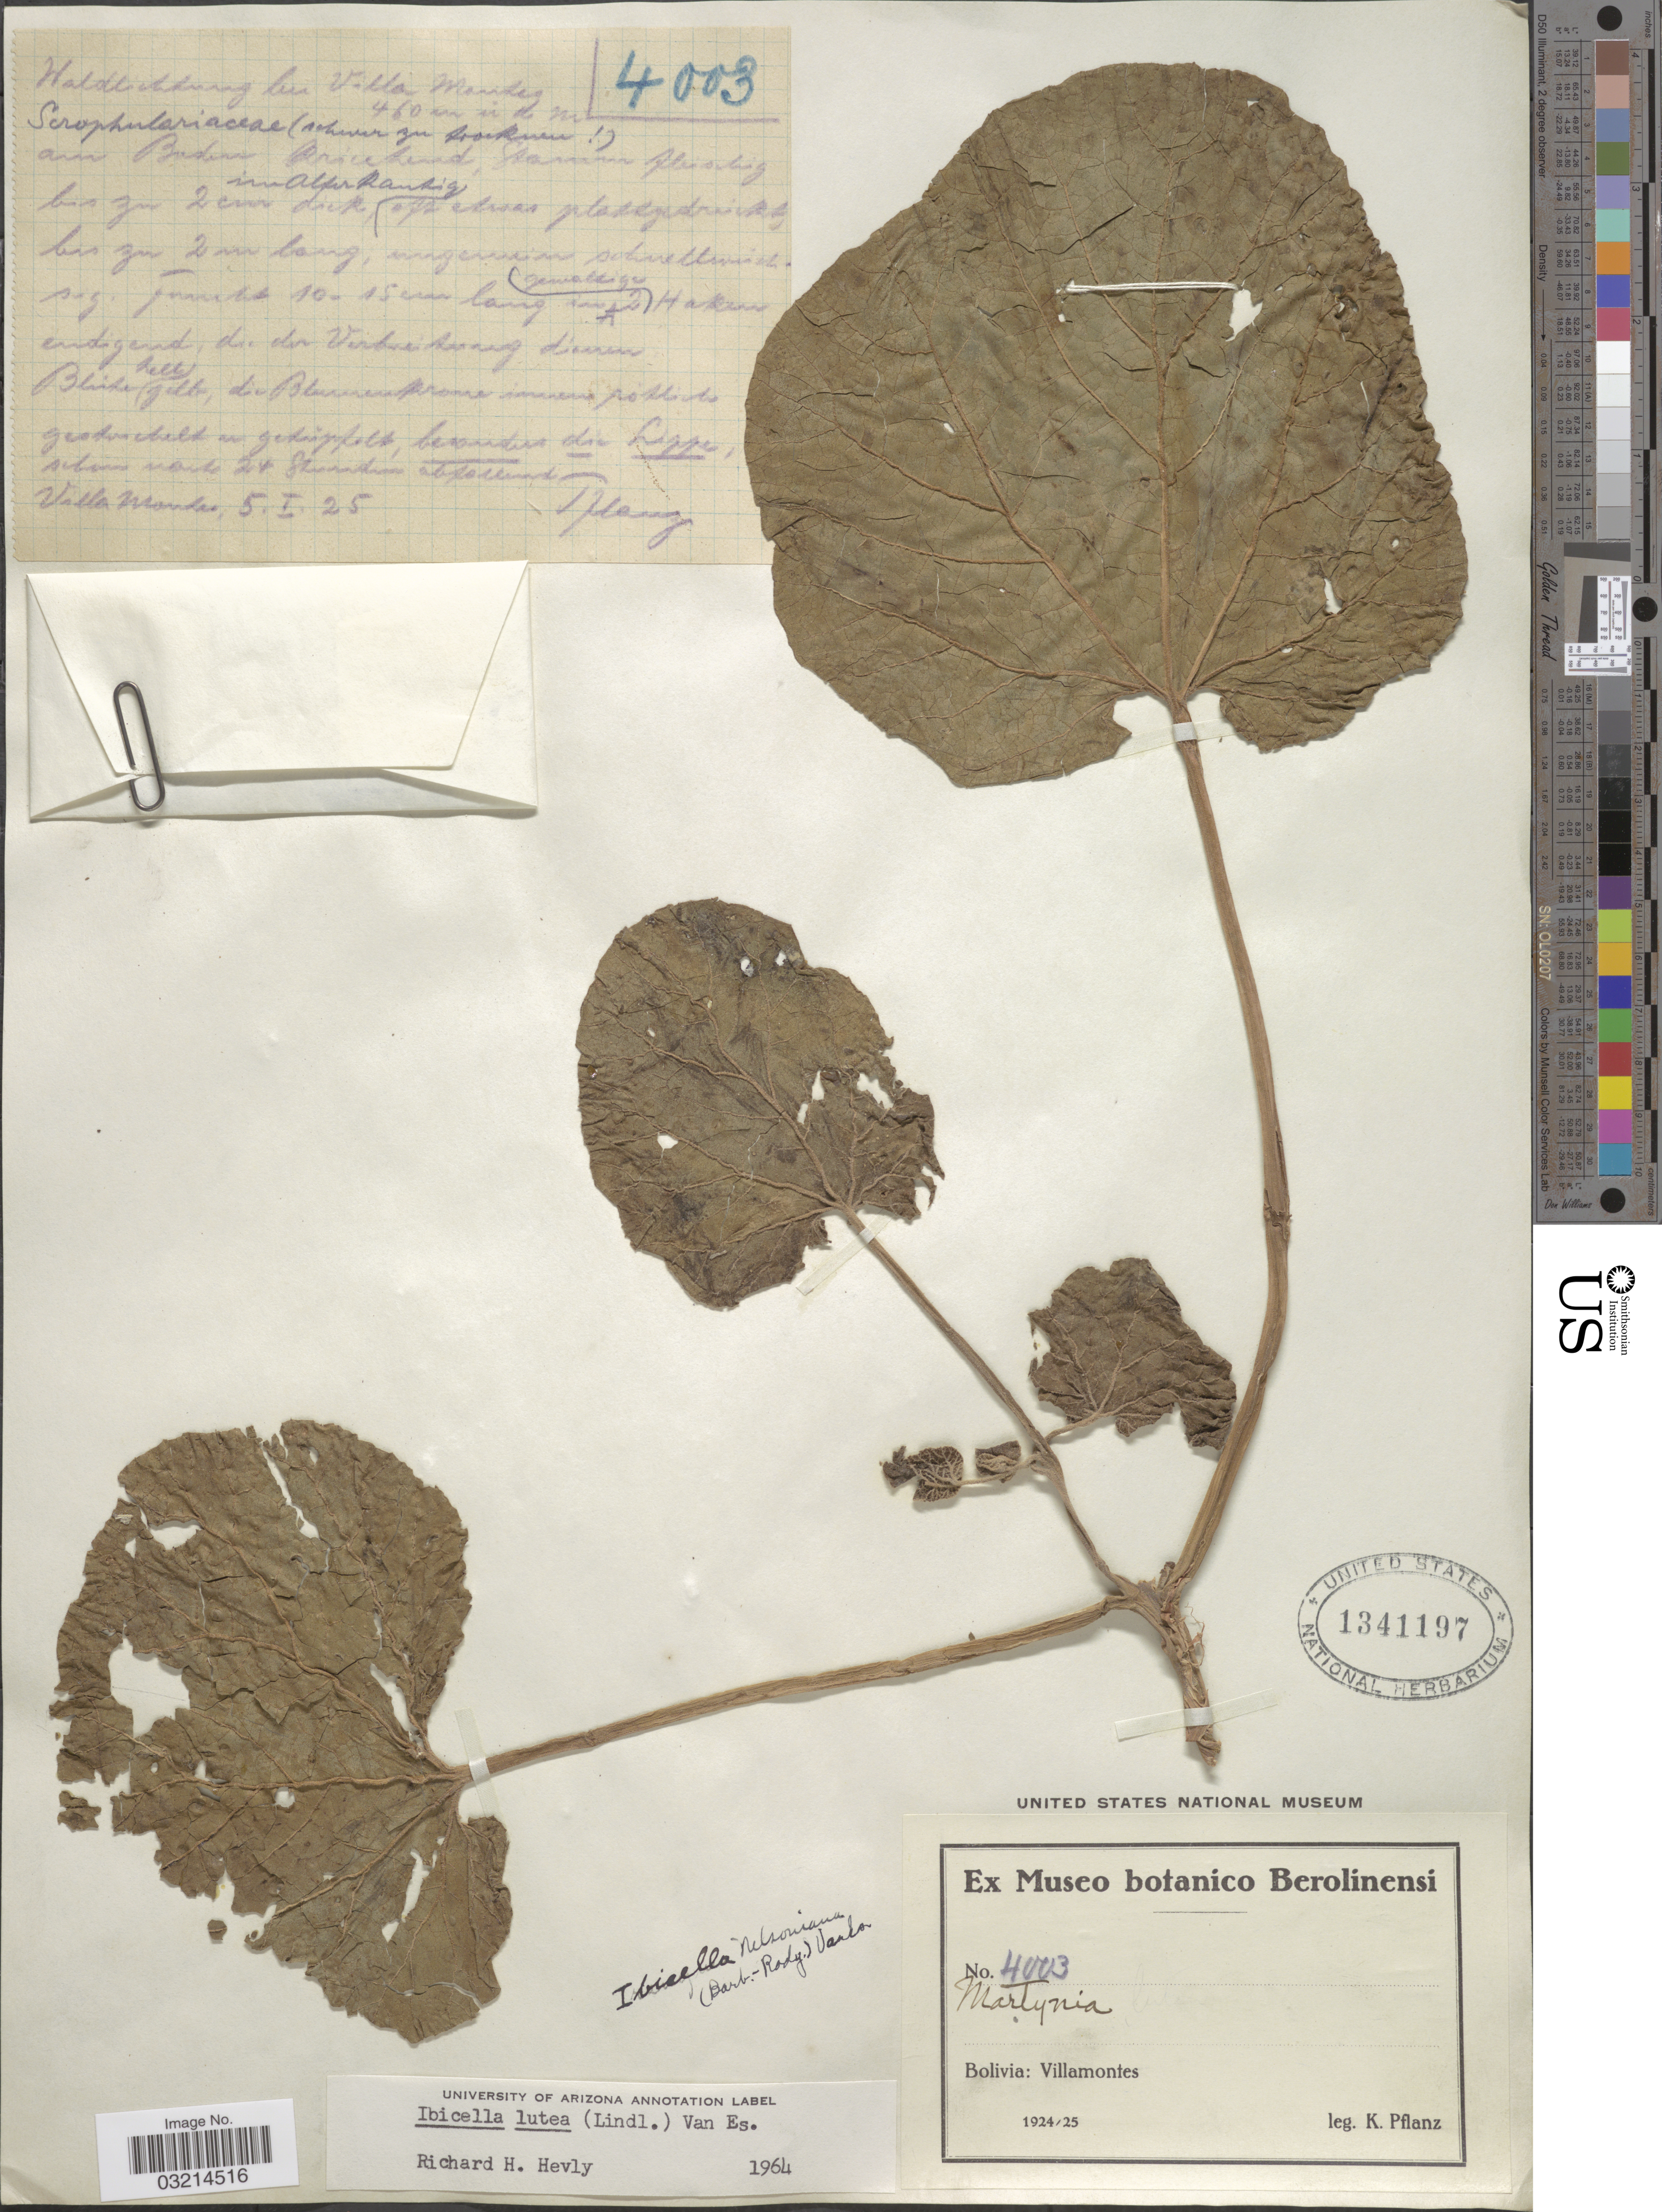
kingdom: Plantae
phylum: Tracheophyta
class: Magnoliopsida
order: Lamiales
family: Martyniaceae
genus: Ibicella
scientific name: Ibicella lutea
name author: (Lindl.) Van Eselt.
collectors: K. Pflanz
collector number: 4003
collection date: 1925-01-05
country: Bolivia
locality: Villamontes.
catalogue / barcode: US 1341197